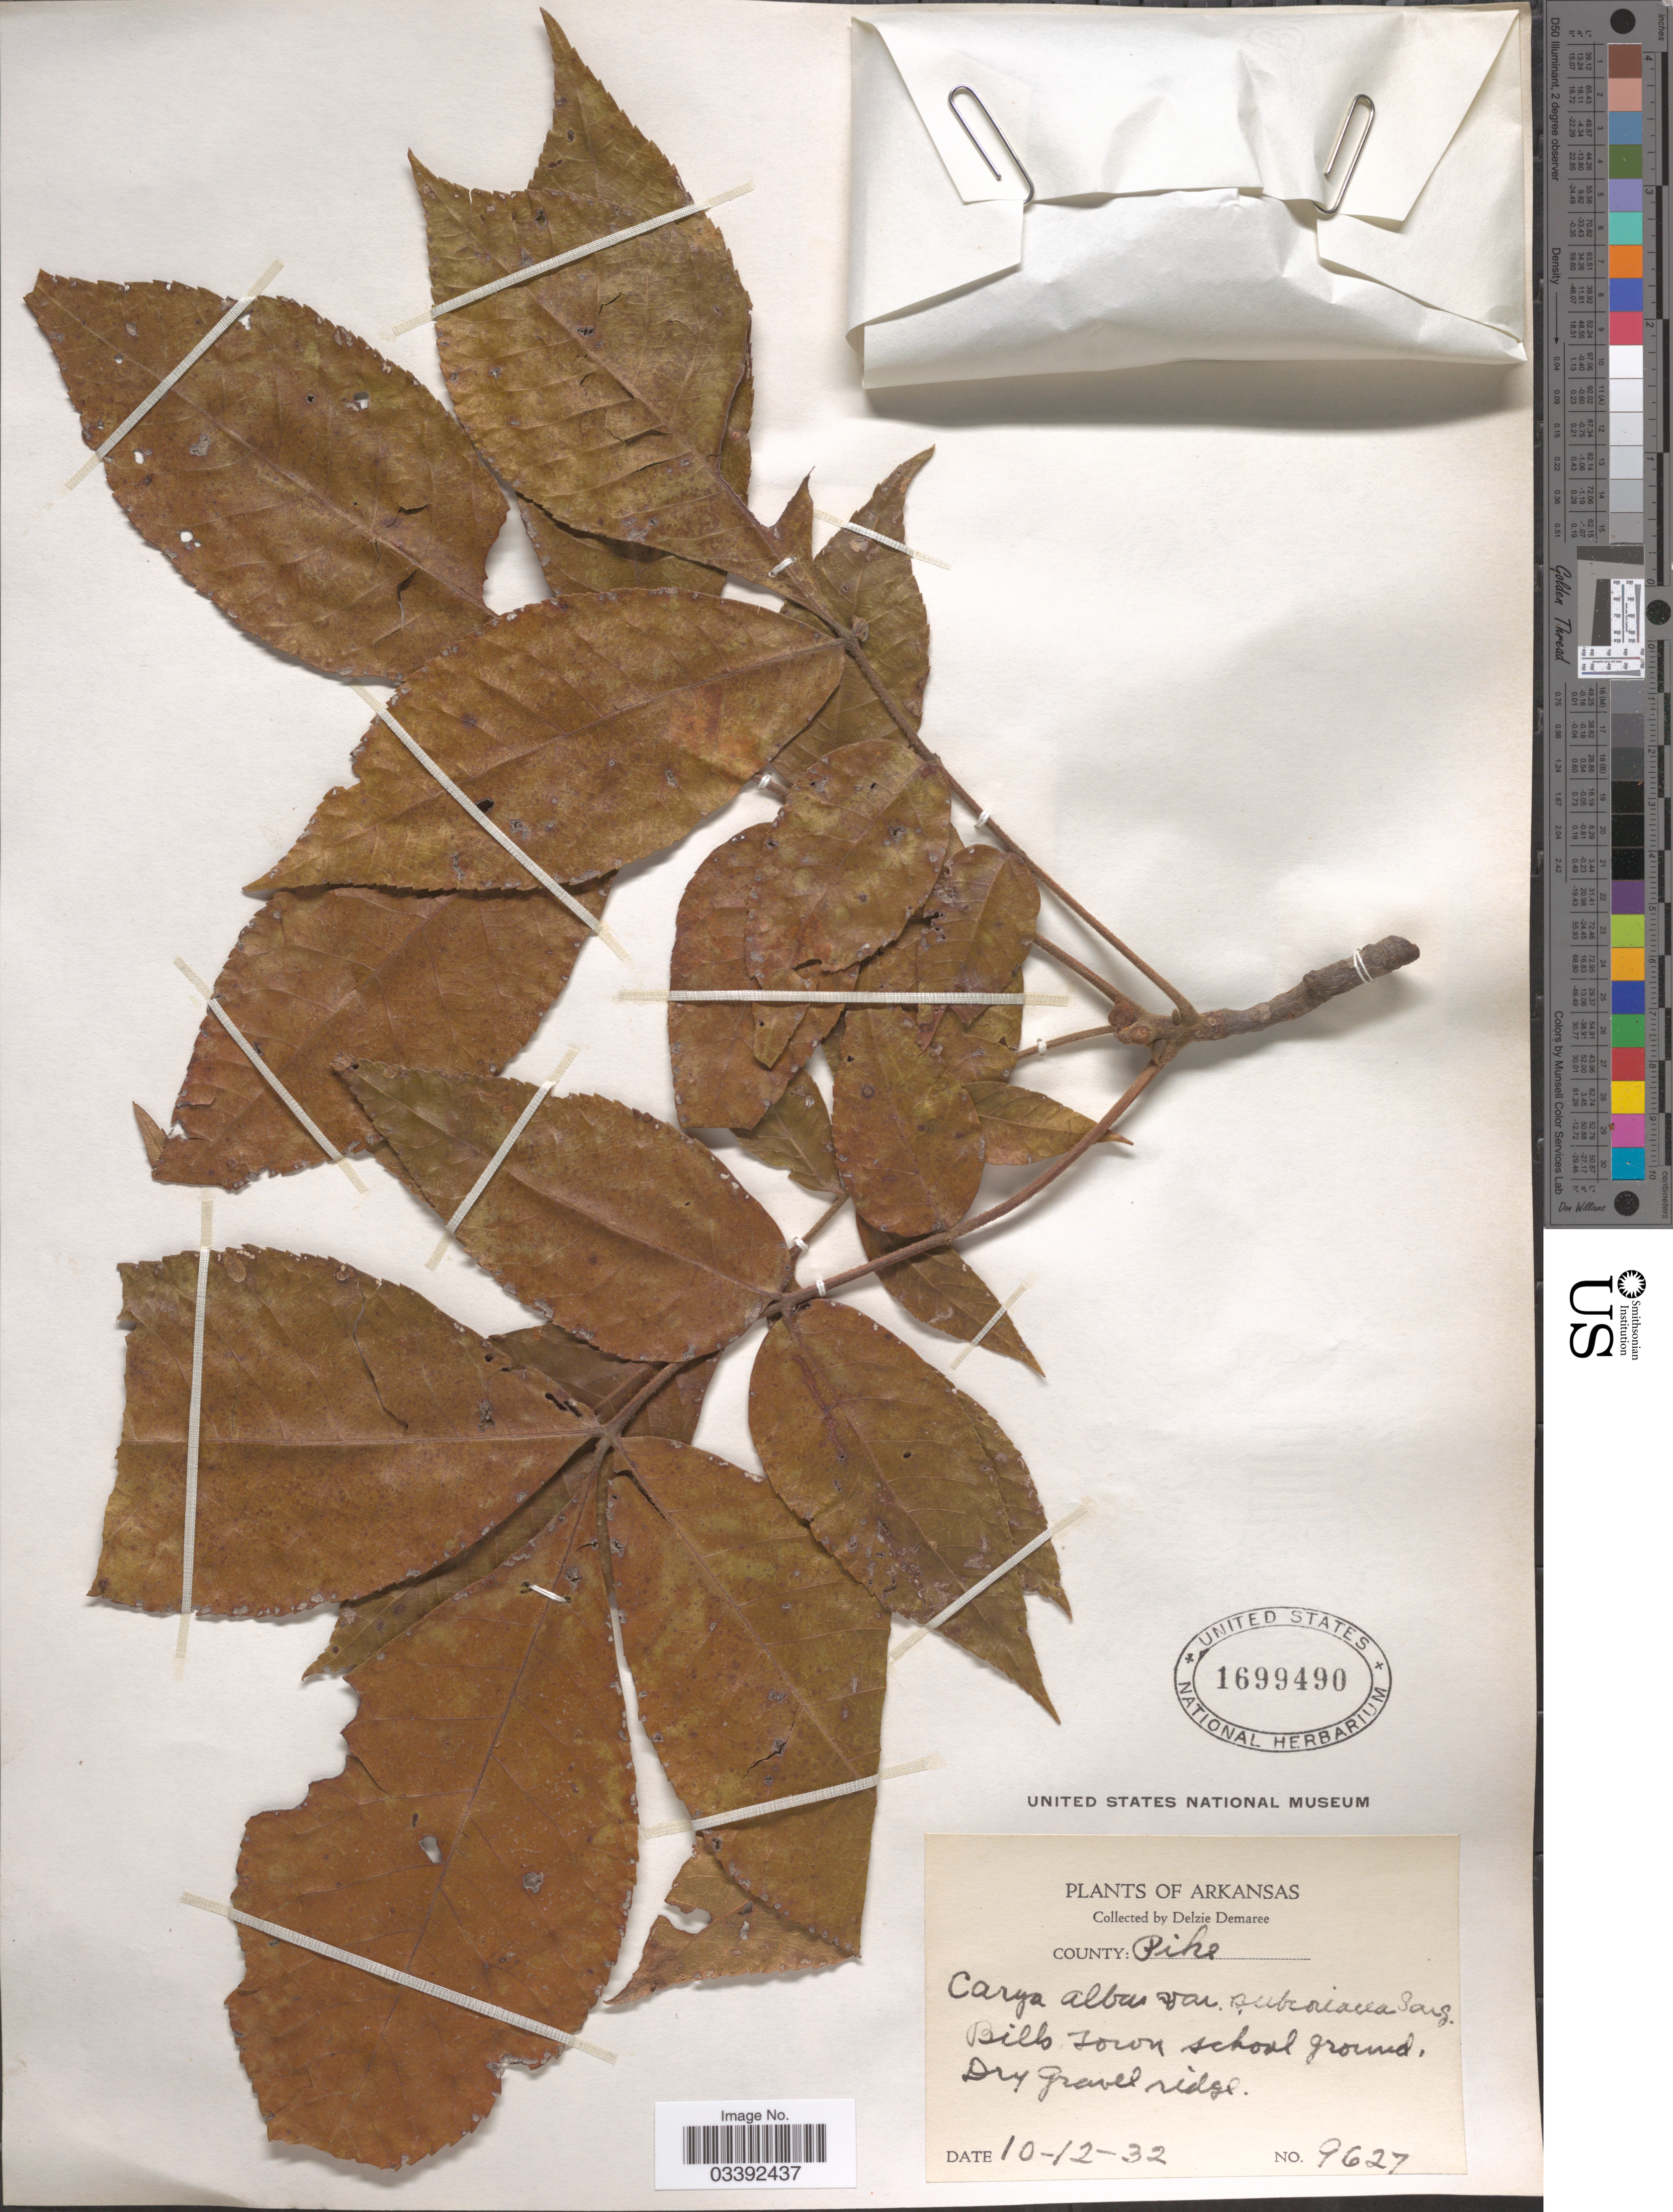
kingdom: Plantae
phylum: Tracheophyta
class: Magnoliopsida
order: Fagales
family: Juglandaceae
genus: Carya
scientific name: Carya tomentosa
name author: (Lam.) Nutt.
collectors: D. Demaree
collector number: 9627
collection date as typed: Transcribed d/m/y: 12/10/32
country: United States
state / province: Arkansas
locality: County: Pike. Bills Town school ground.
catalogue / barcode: US 1699490